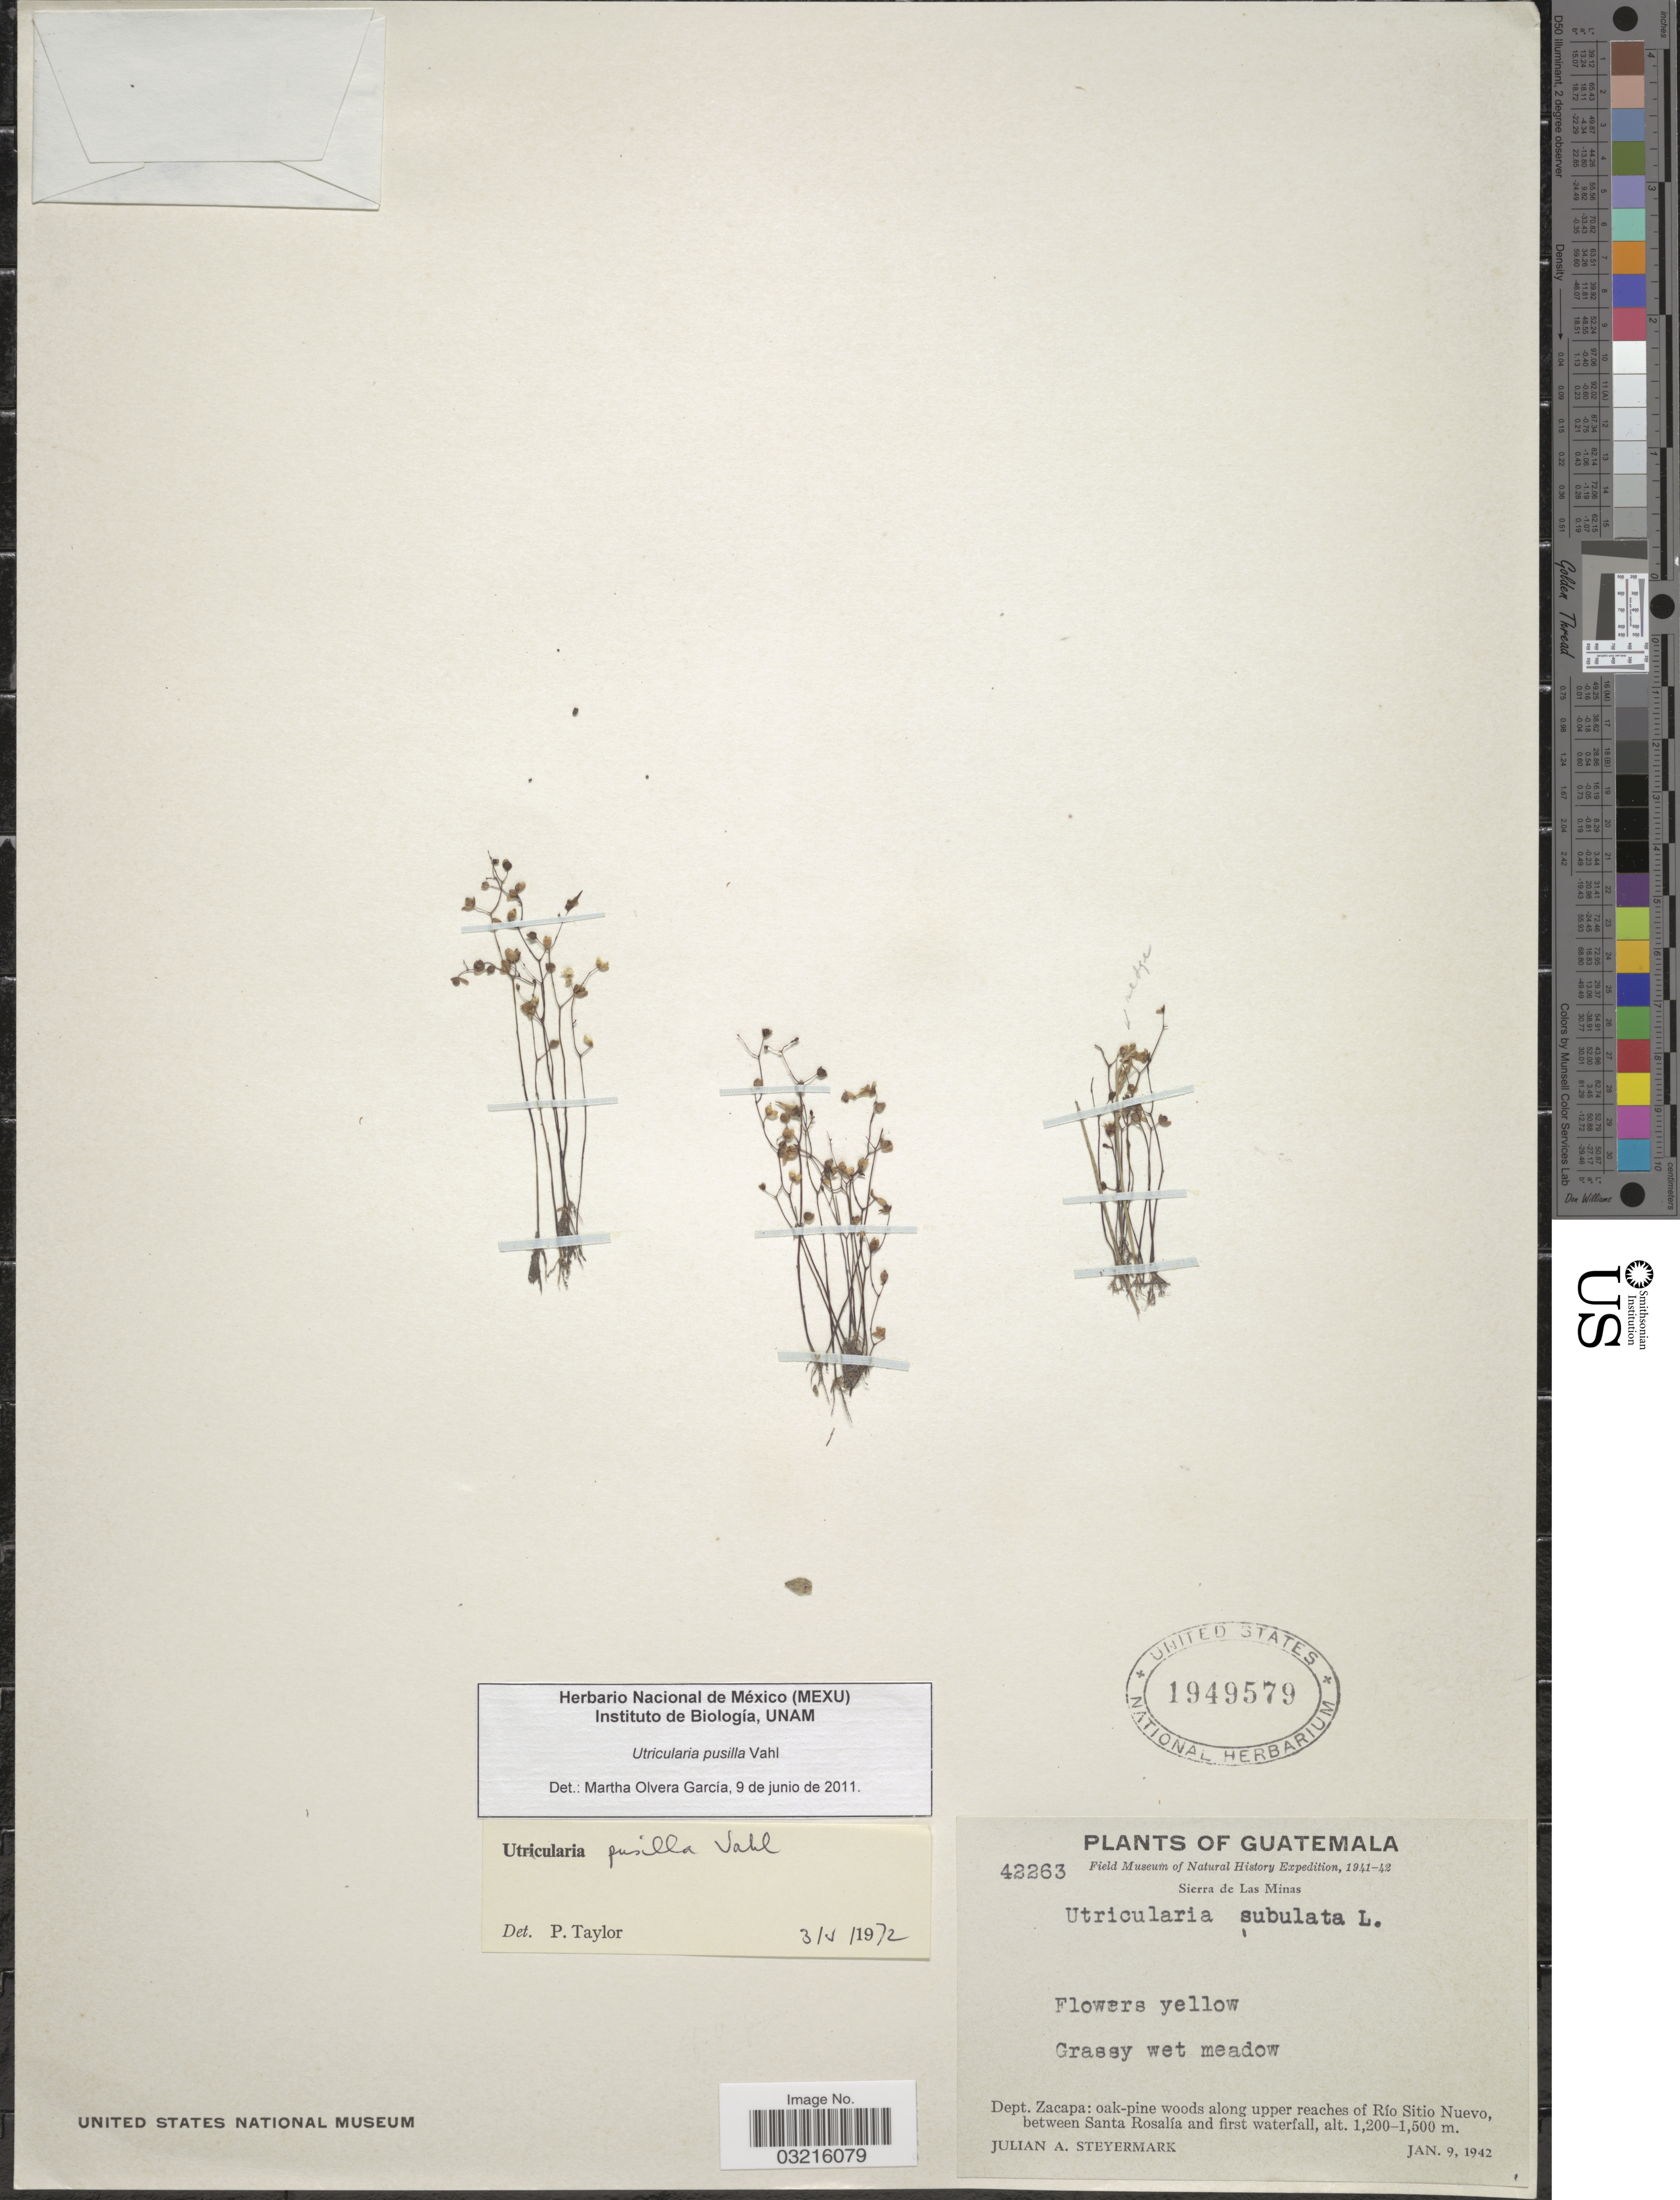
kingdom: Plantae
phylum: Tracheophyta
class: Magnoliopsida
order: Lamiales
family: Lentibulariaceae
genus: Utricularia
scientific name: Utricularia pusilla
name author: Vahl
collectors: J. Steyermark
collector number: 42263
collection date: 1942-01-09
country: Guatemala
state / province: Zacapa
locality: Sierra de Las Minas. Dept. Zacapa: oak-pine woods along upper reaches of Río Sitio Nuevo, between Santa Rosalía and first waterfall.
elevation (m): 1200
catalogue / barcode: US 1949579